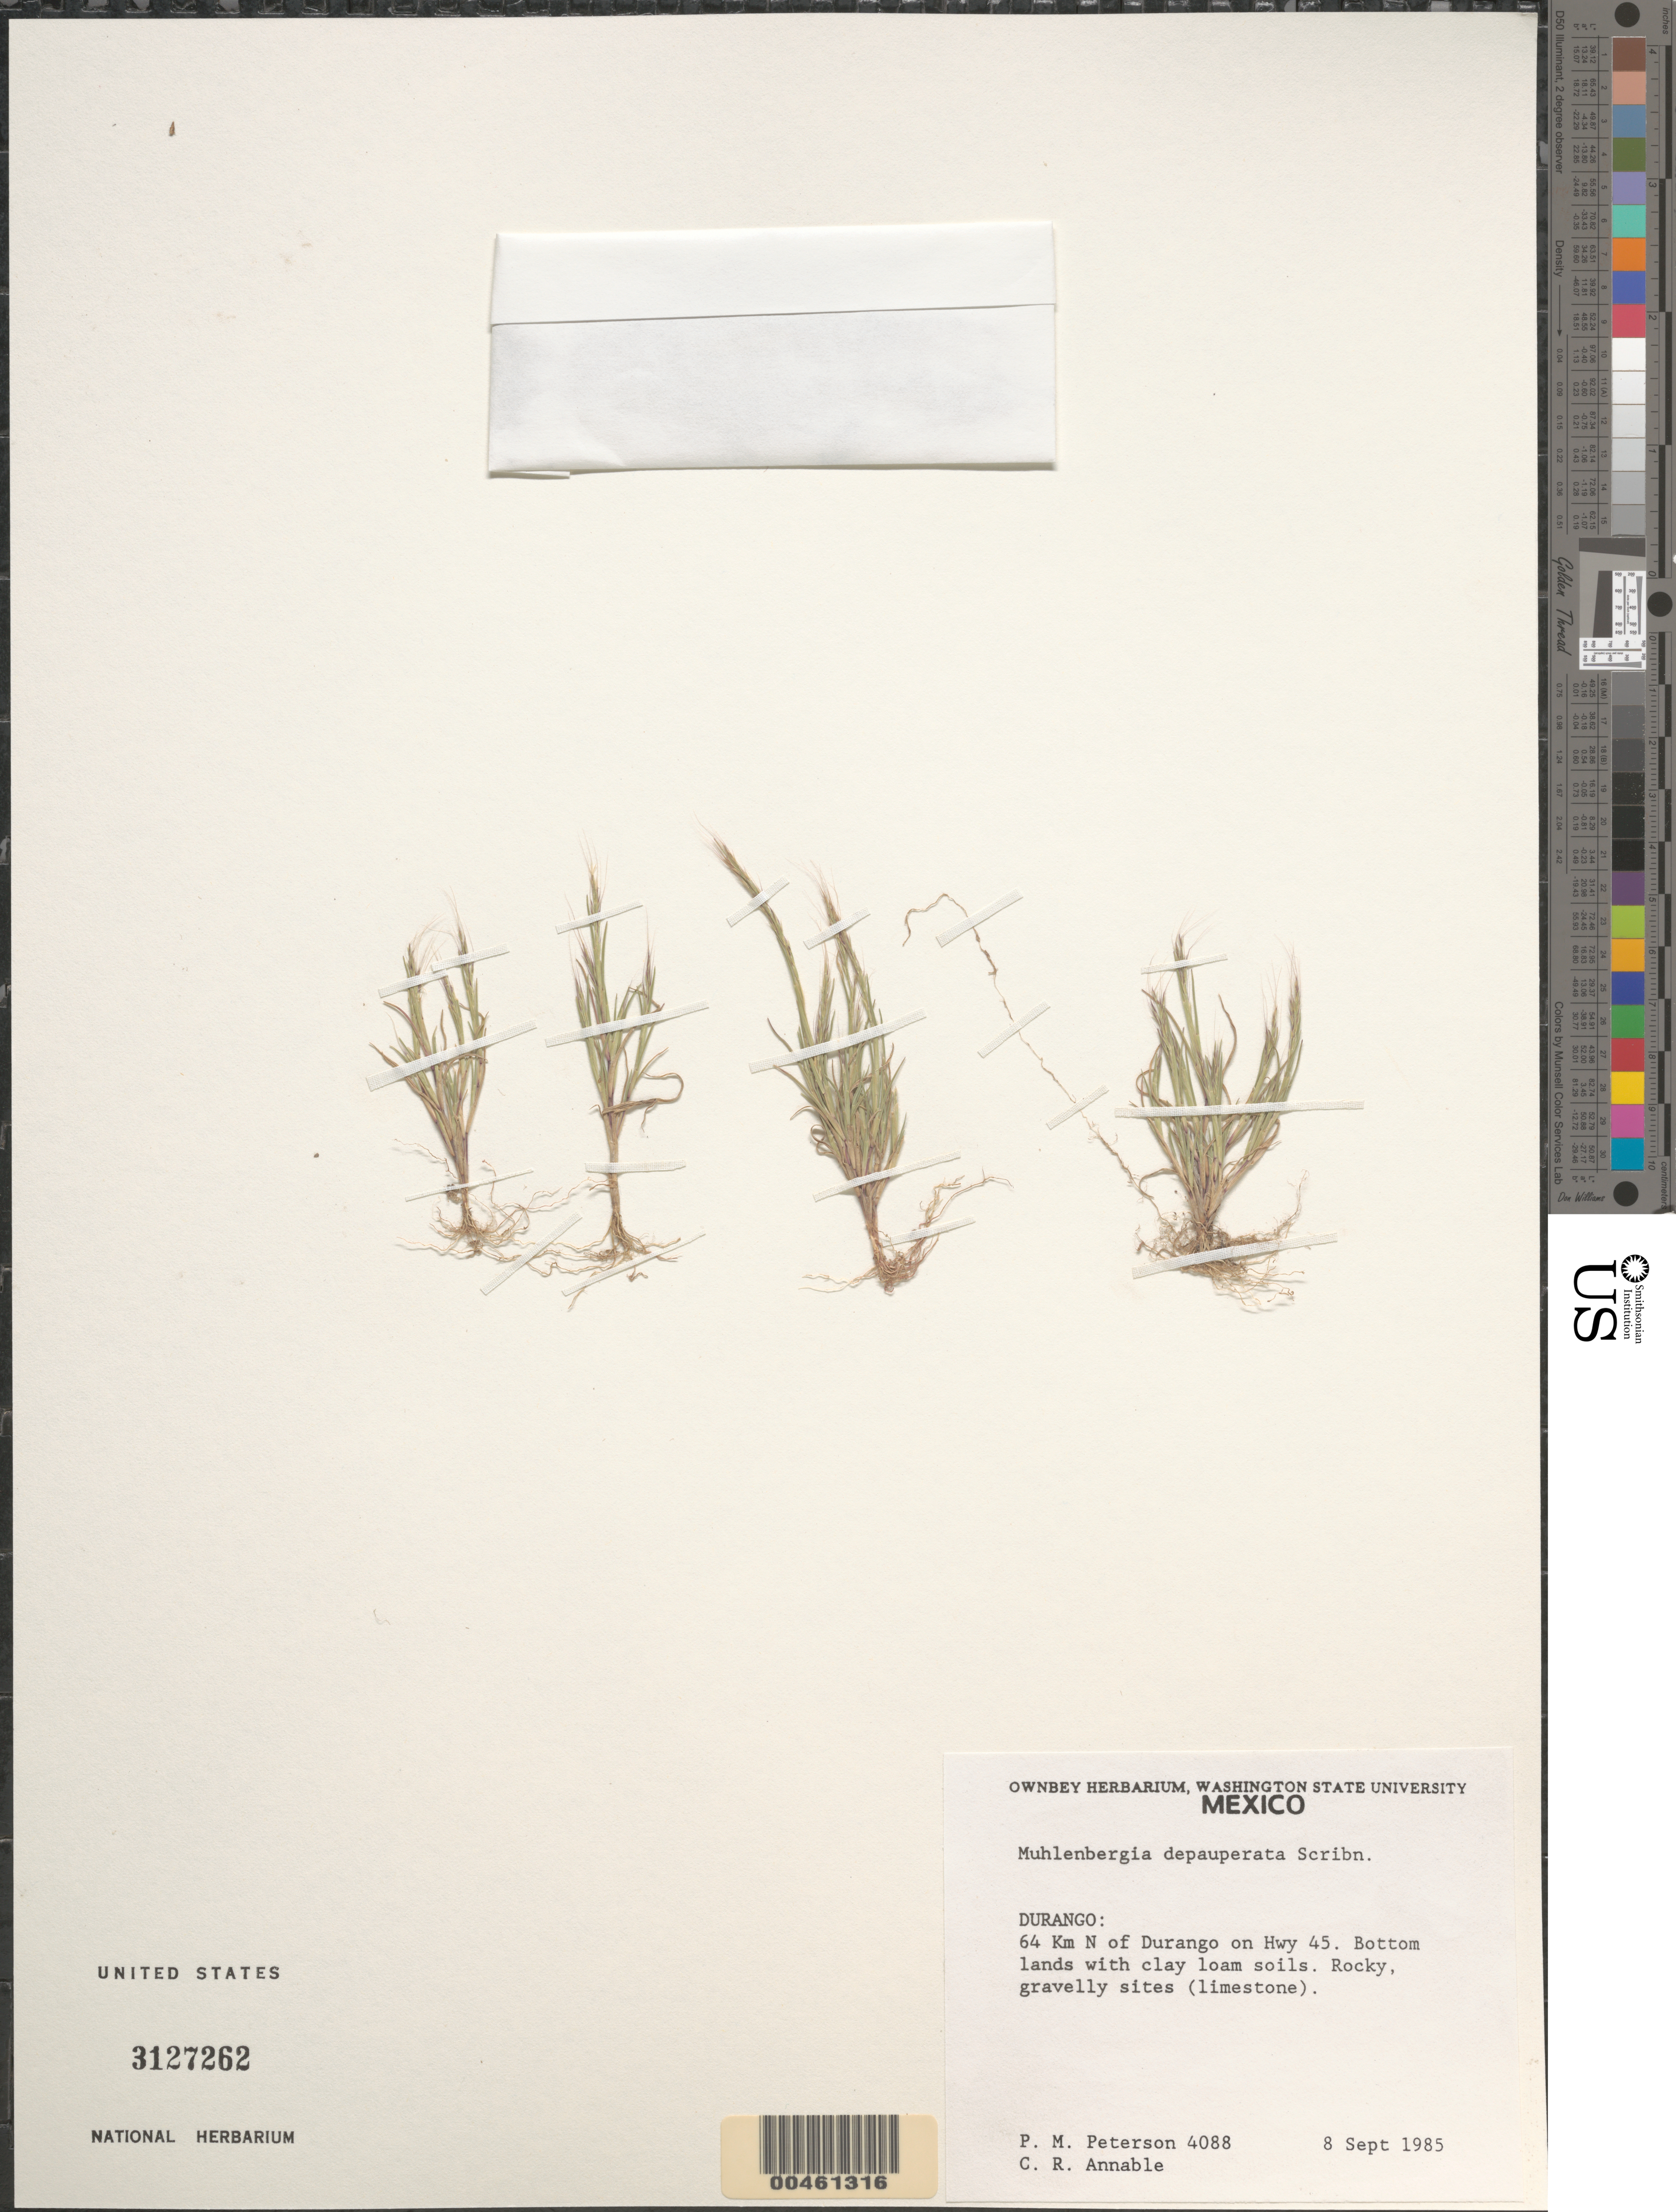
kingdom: Plantae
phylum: Tracheophyta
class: Liliopsida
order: Poales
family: Poaceae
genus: Muhlenbergia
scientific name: Muhlenbergia depauperata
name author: Scribn.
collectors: P. M. Peterson & C. R. Annable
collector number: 04088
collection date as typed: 08 Sep 1985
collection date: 1985-09-08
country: Mexico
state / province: Durango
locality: Sierra Madre Occidental, 64 km N of Durango on Hwy 45.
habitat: Bottom lands, with clay loam soils, rocky gravelly sites (limestone).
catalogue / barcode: US 3127262